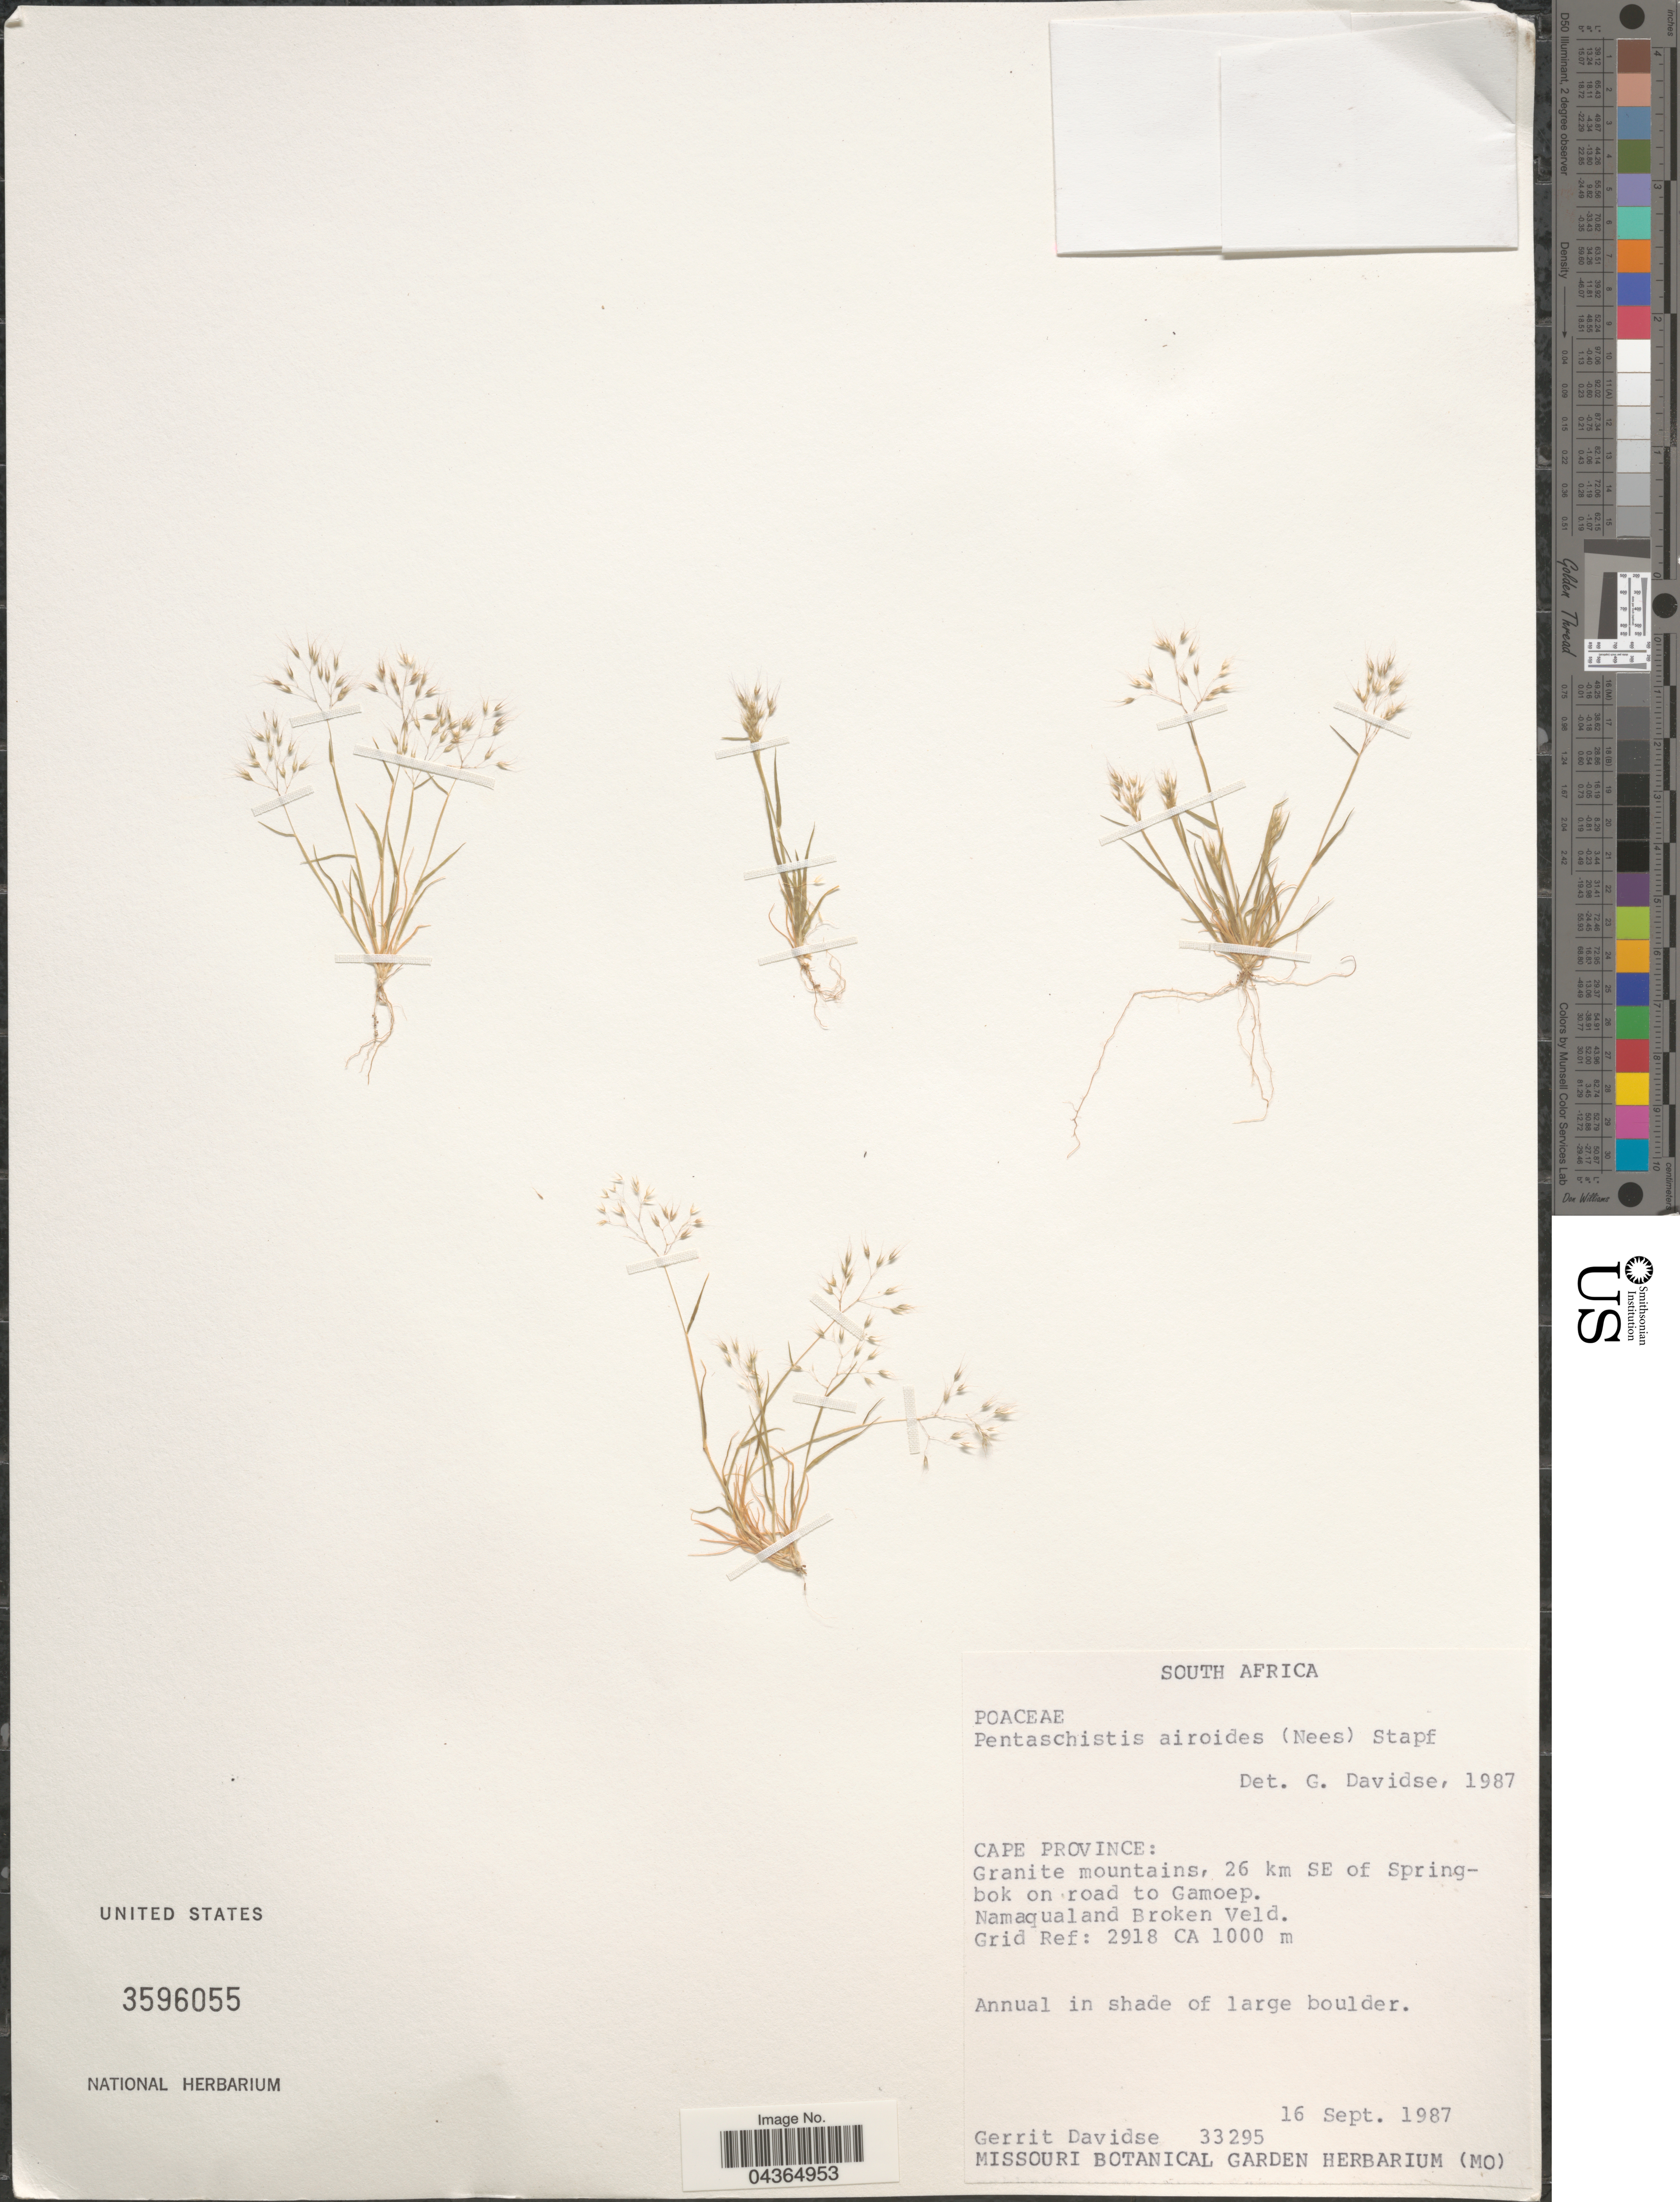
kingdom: Plantae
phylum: Tracheophyta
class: Liliopsida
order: Poales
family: Poaceae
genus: Pentameris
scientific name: Pentameris airoides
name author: Nees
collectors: G. Davidse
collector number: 33295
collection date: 1987-09-16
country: South Africa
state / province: Northern Cape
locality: Granite mountains, 26 km SE of Springbok on road to Gamoep. Namaqualand Broken Veld. Grid Ref: 2918 CA.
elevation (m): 1000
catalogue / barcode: US 3596055